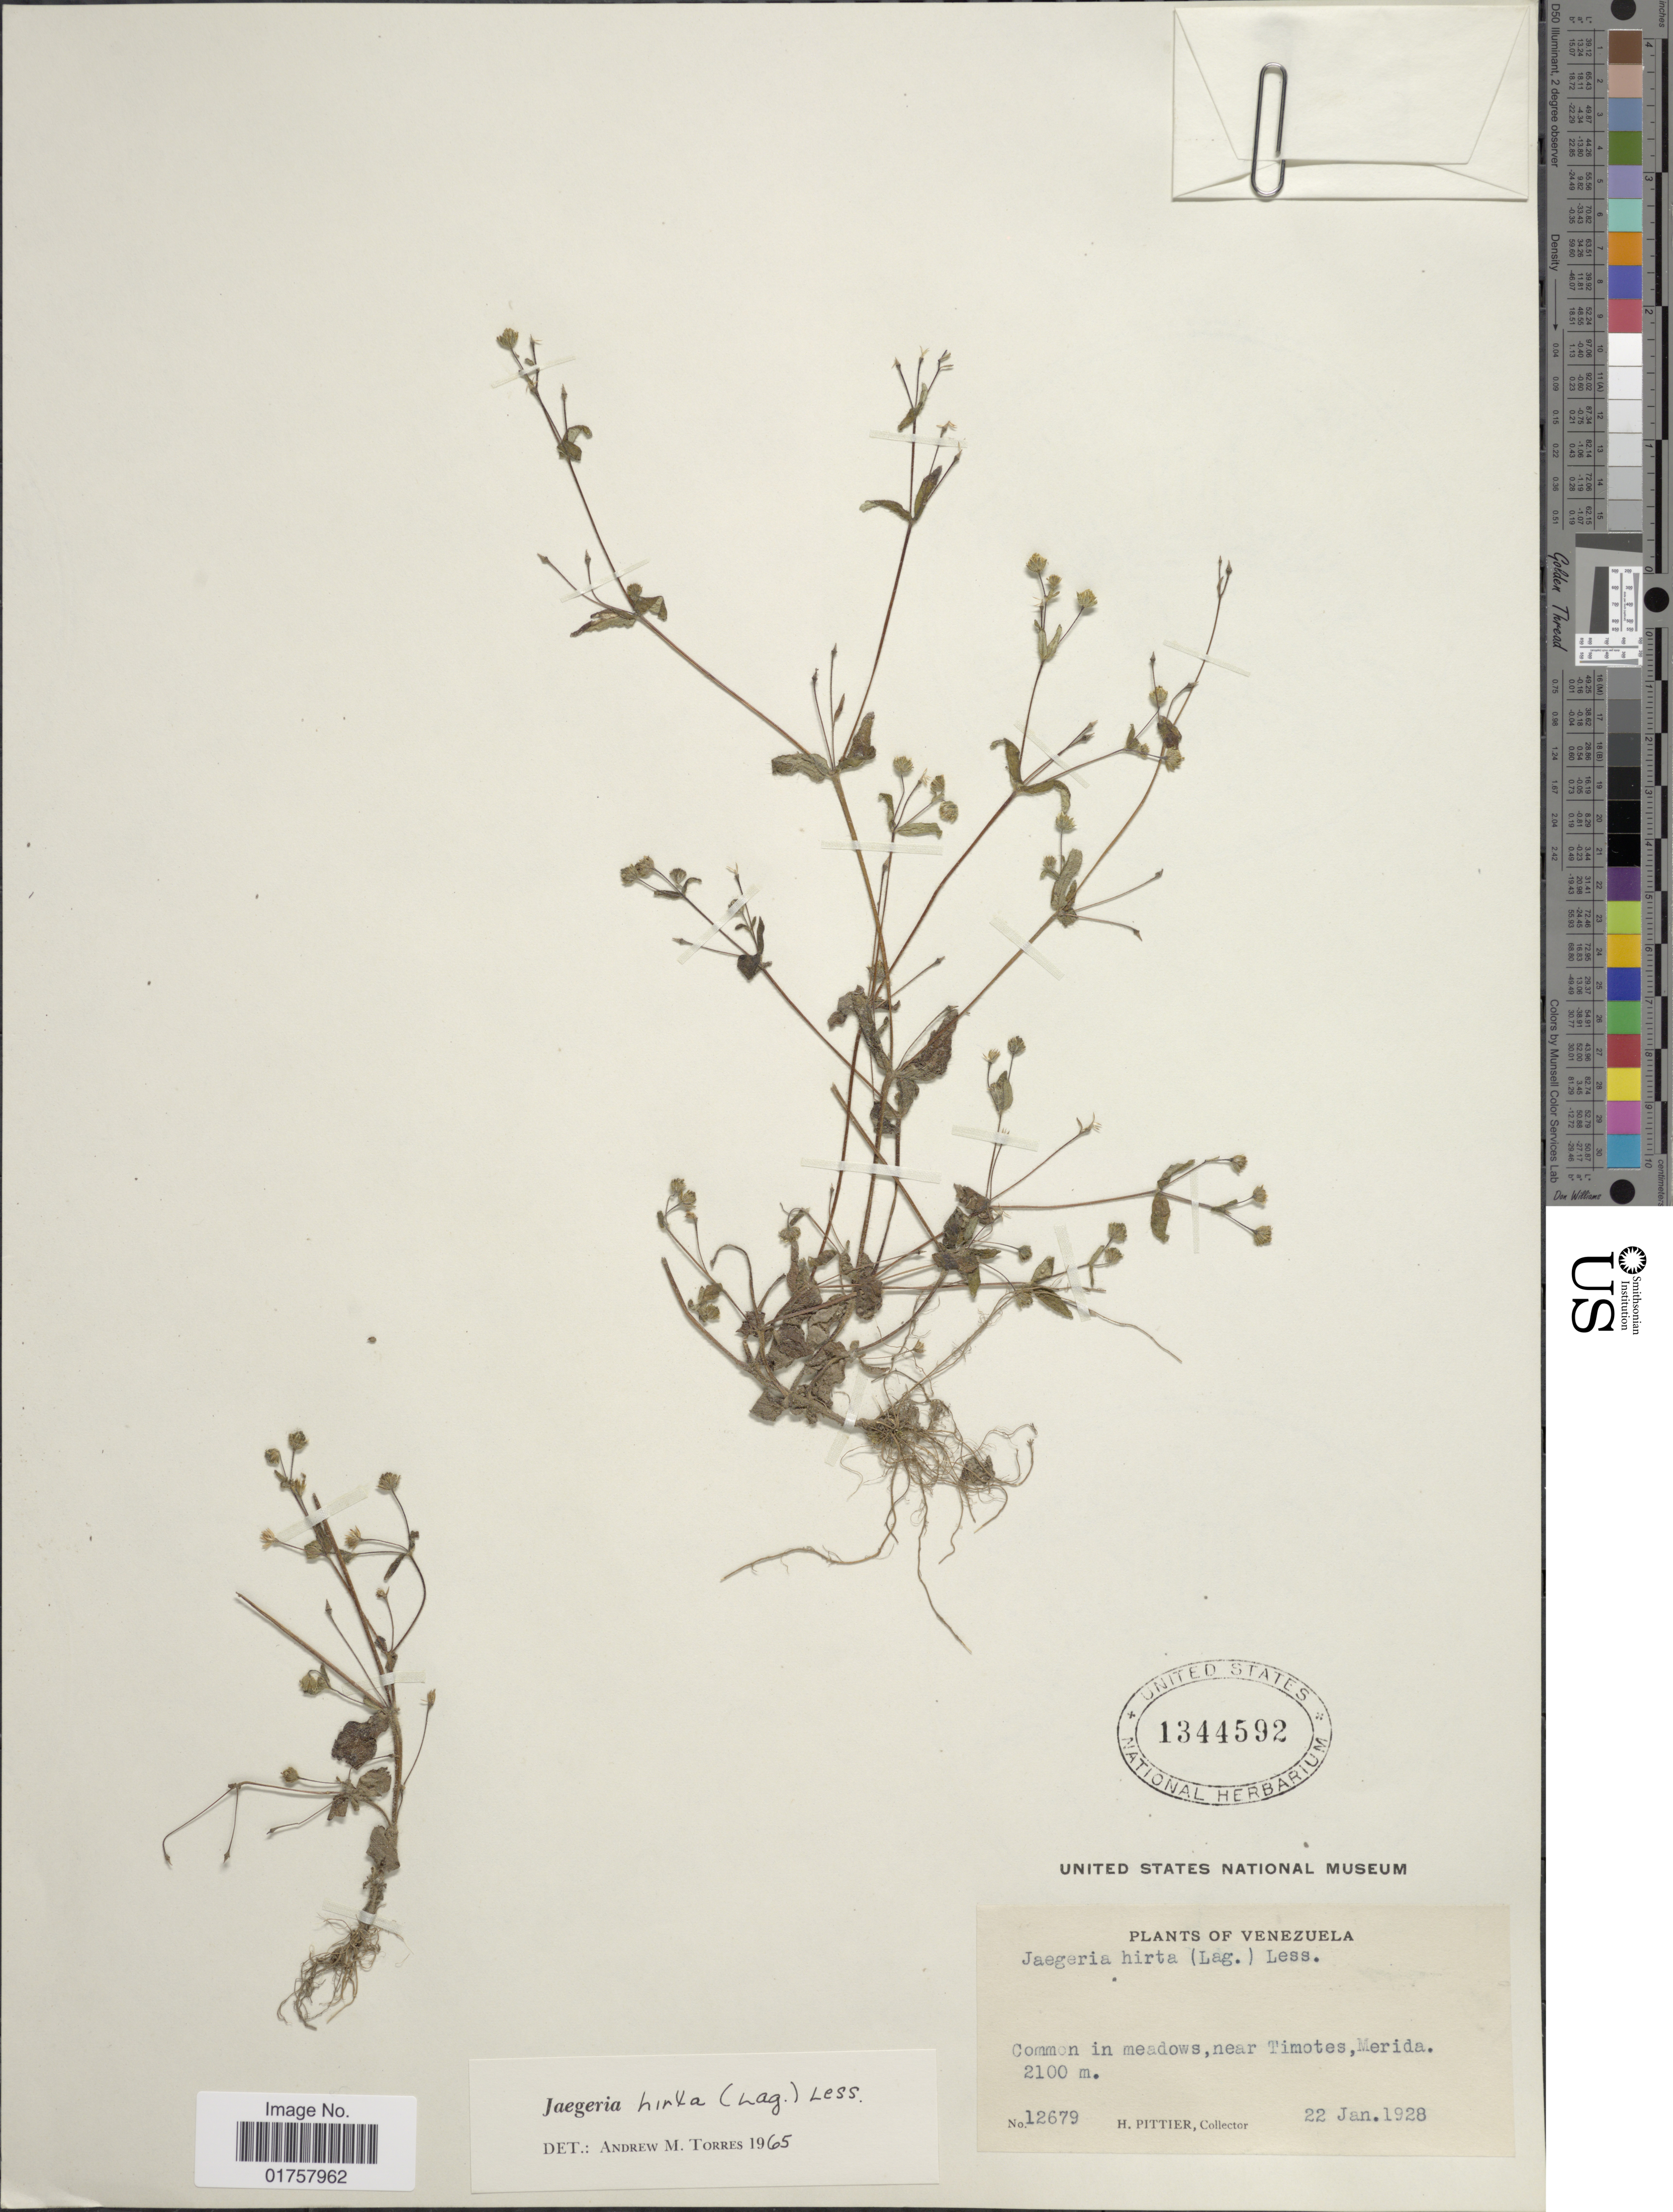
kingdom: Plantae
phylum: Tracheophyta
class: Magnoliopsida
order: Asterales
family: Asteraceae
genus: Jaegeria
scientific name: Jaegeria hirta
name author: (Lag.) Less.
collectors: H. F. Pittier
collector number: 12679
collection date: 1928-01-22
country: Venezuela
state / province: Mérida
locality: Common in meadows, near Timotes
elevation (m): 2100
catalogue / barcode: US 1344592